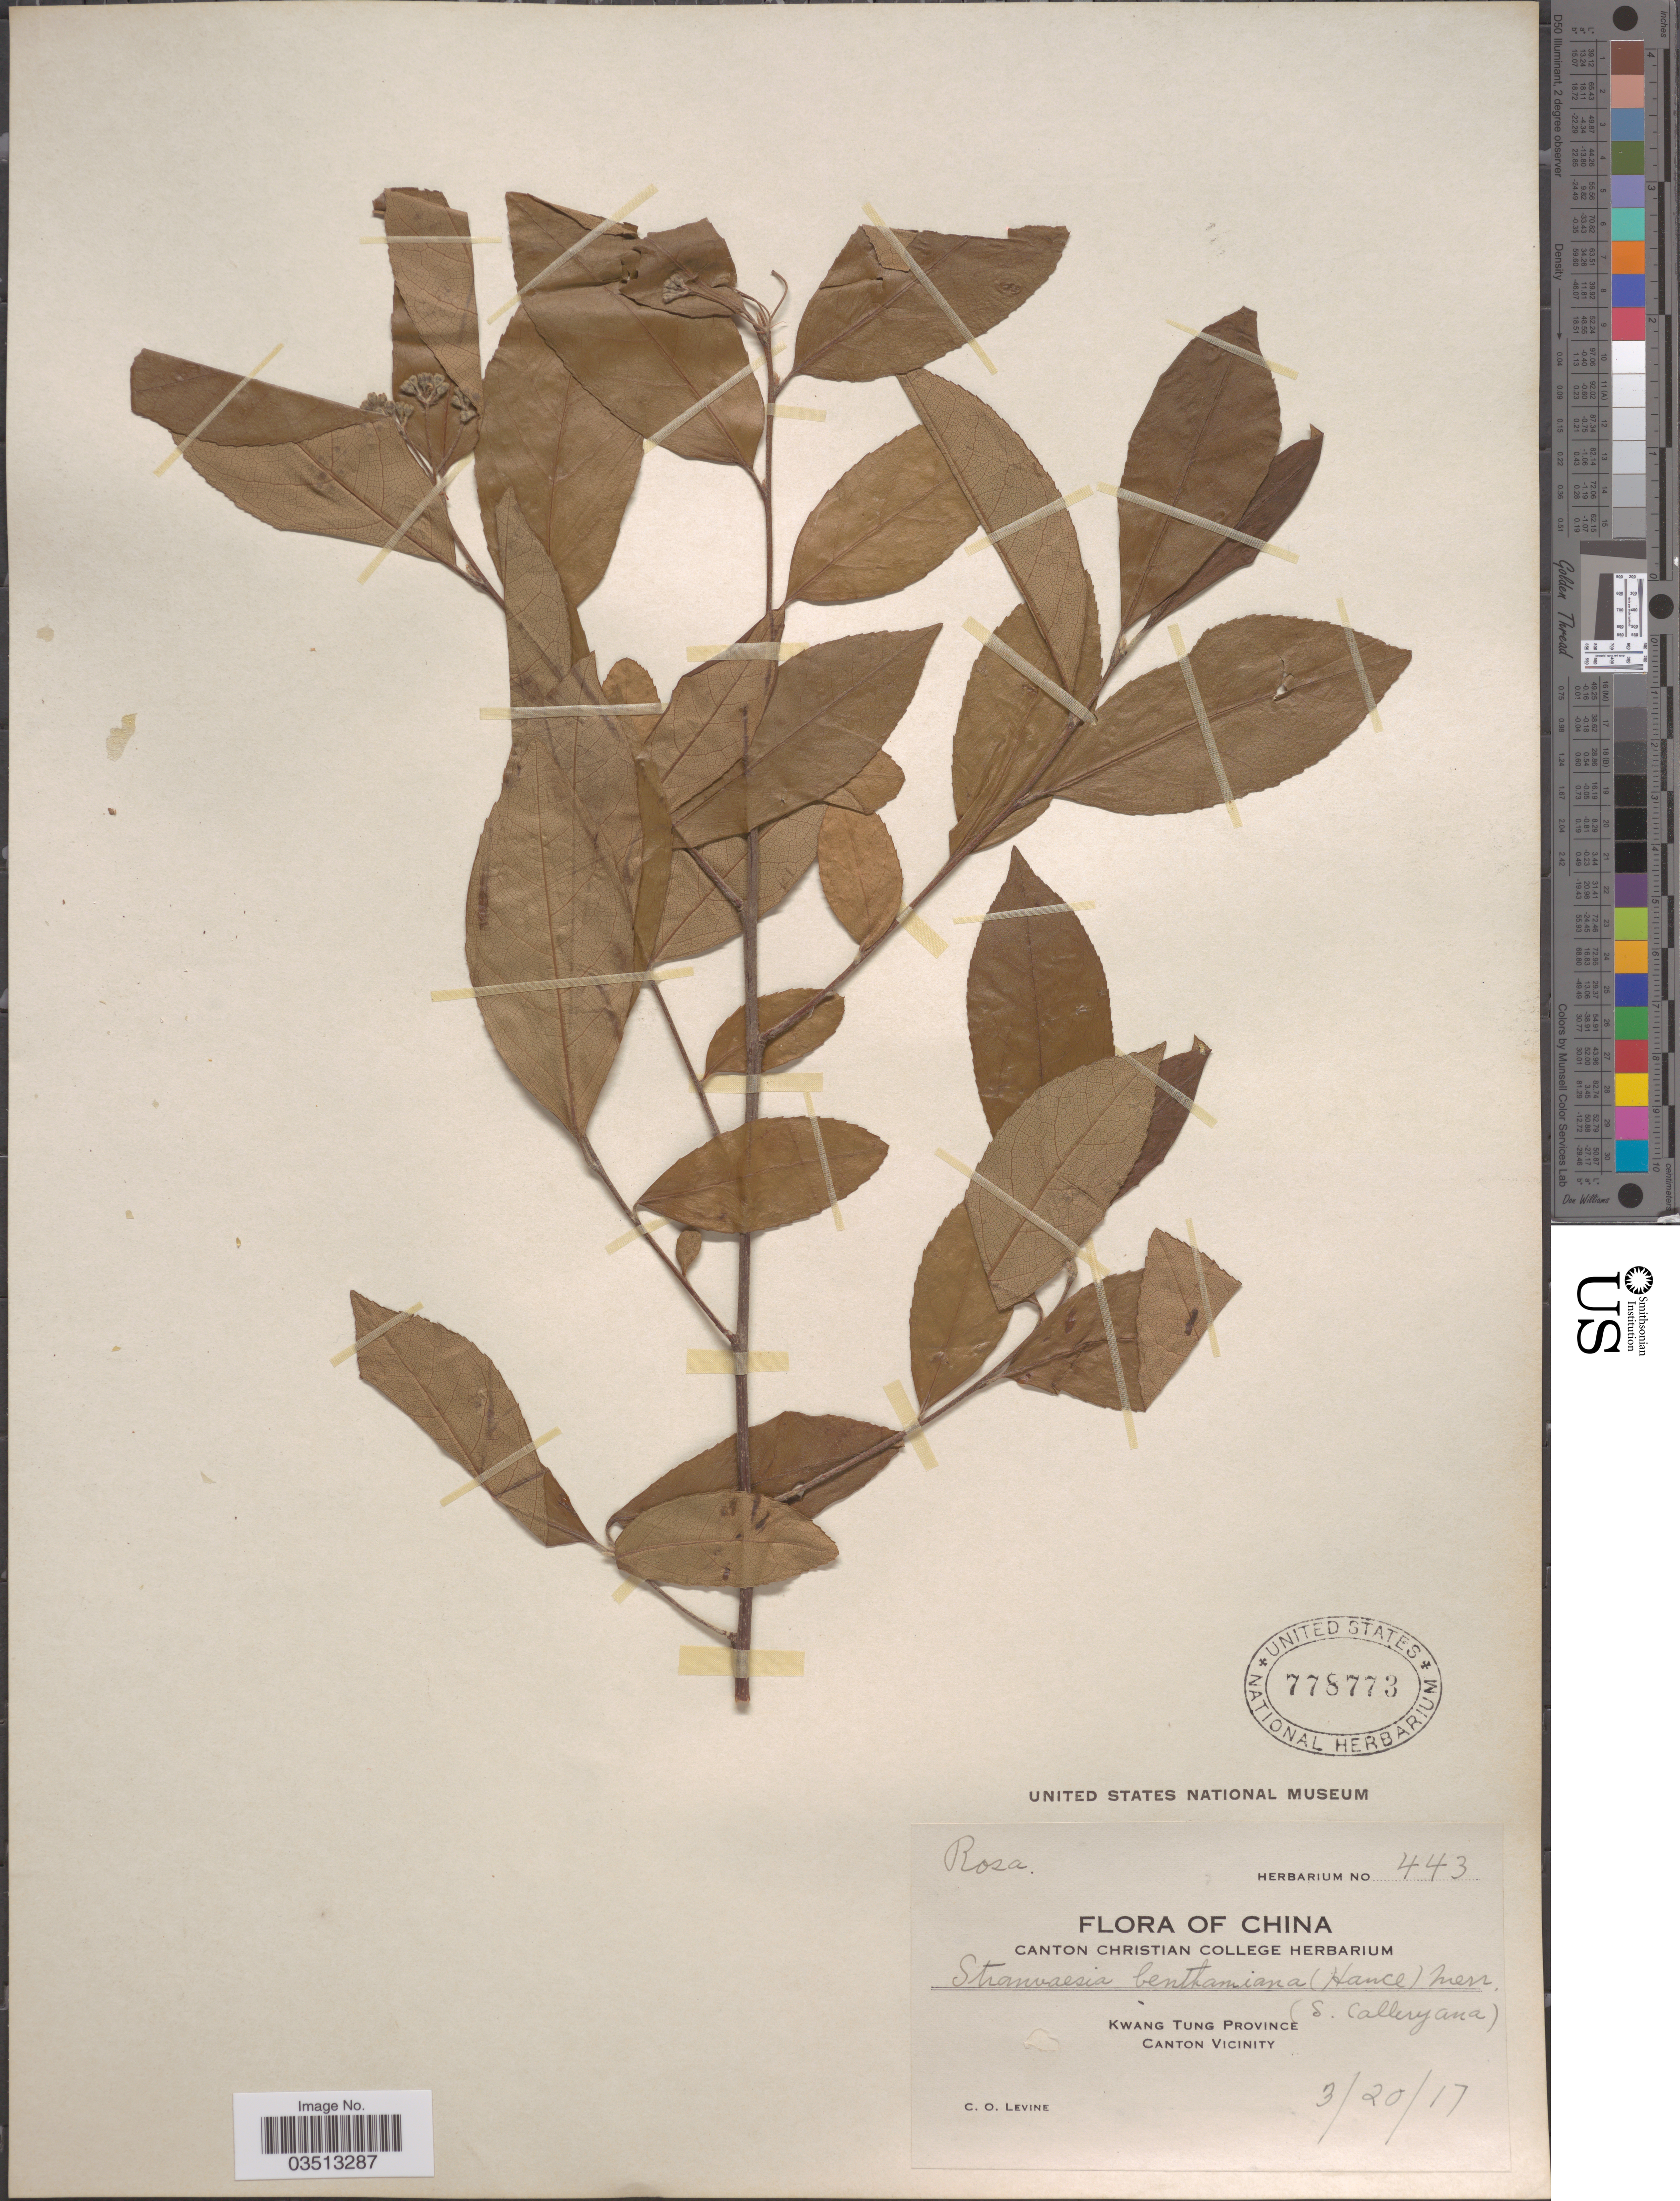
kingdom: Plantae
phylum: Tracheophyta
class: Magnoliopsida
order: Rosales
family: Rosaceae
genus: Stranvaesia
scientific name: Stranvaesia benthamiana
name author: (Hance) Merr.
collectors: C. O. Levine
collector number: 443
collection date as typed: Transcribed d/m/y: 20/3/17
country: China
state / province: Guangdong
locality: Kwang Tung Province. Canton Vicinity.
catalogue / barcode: US 778773